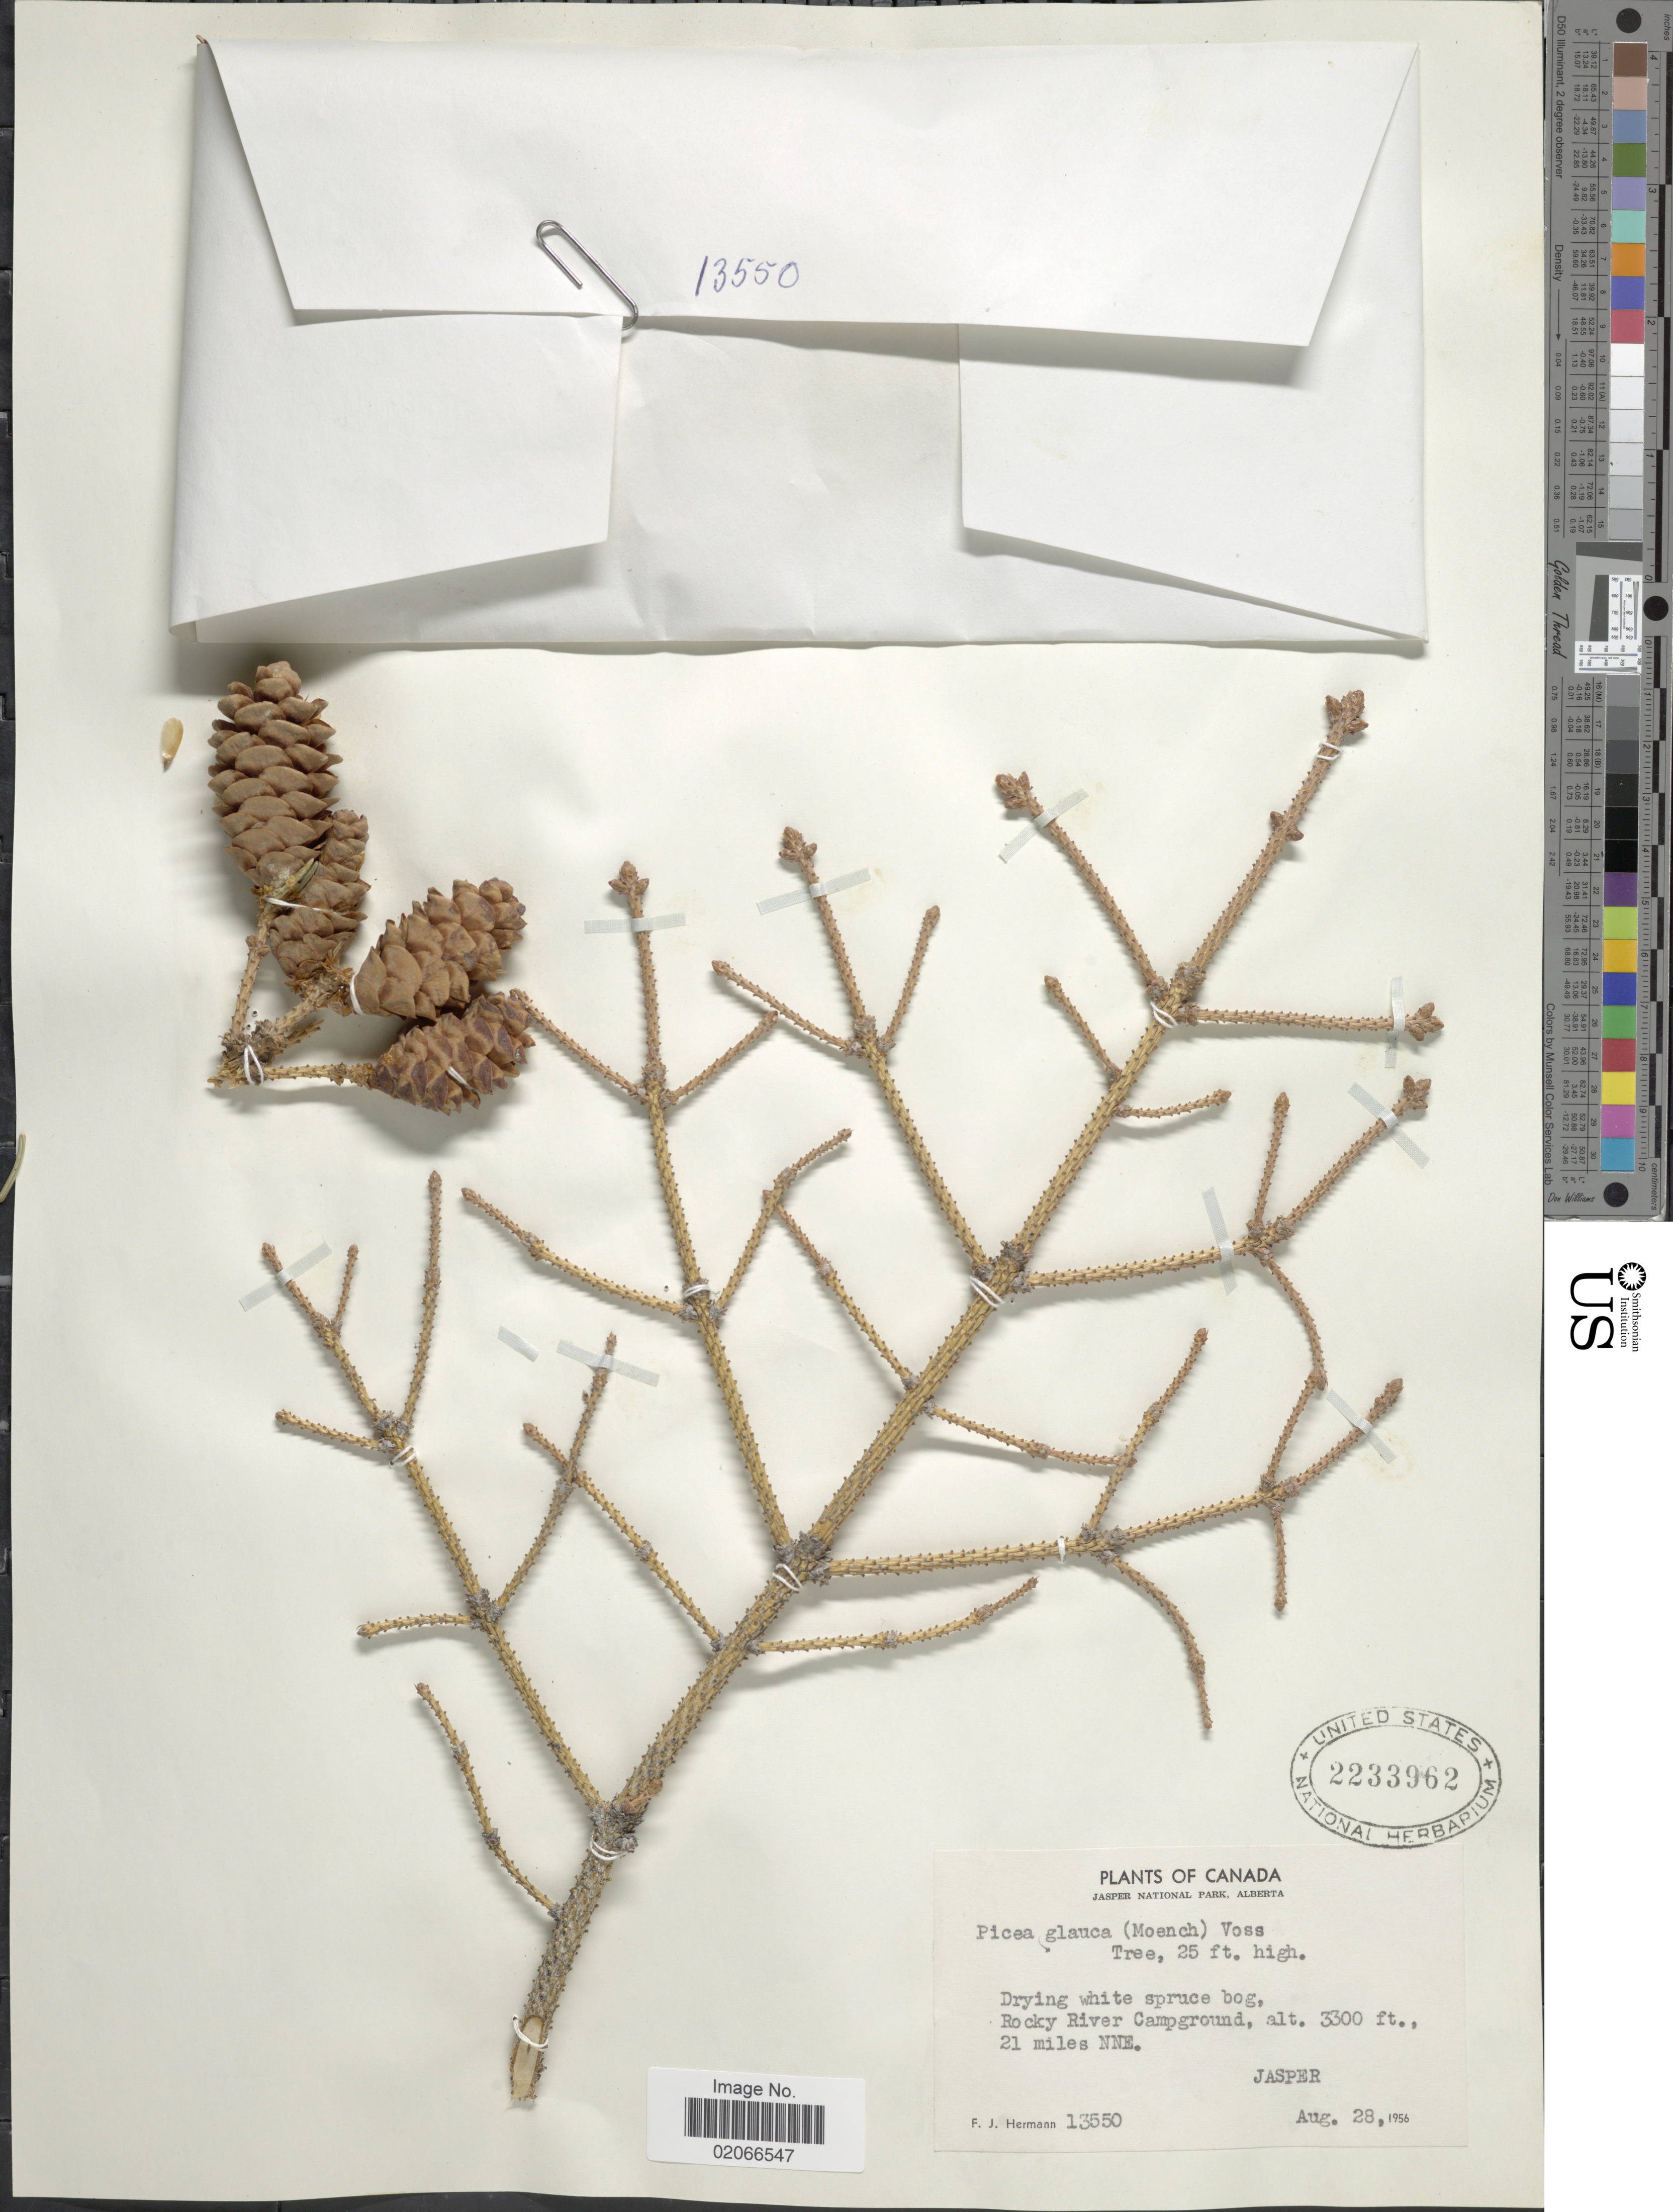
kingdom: Plantae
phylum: Tracheophyta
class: Pinopsida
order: Pinales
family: Pinaceae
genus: Picea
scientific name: Picea glauca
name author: (Moench) Voss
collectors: F. J. Hermann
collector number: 13550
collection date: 1956-08-28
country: Canada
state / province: Alberta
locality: Jasper National Park, Rocky River Campground, 21 miles NNE, Jasper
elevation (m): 1006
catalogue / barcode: US 2233962